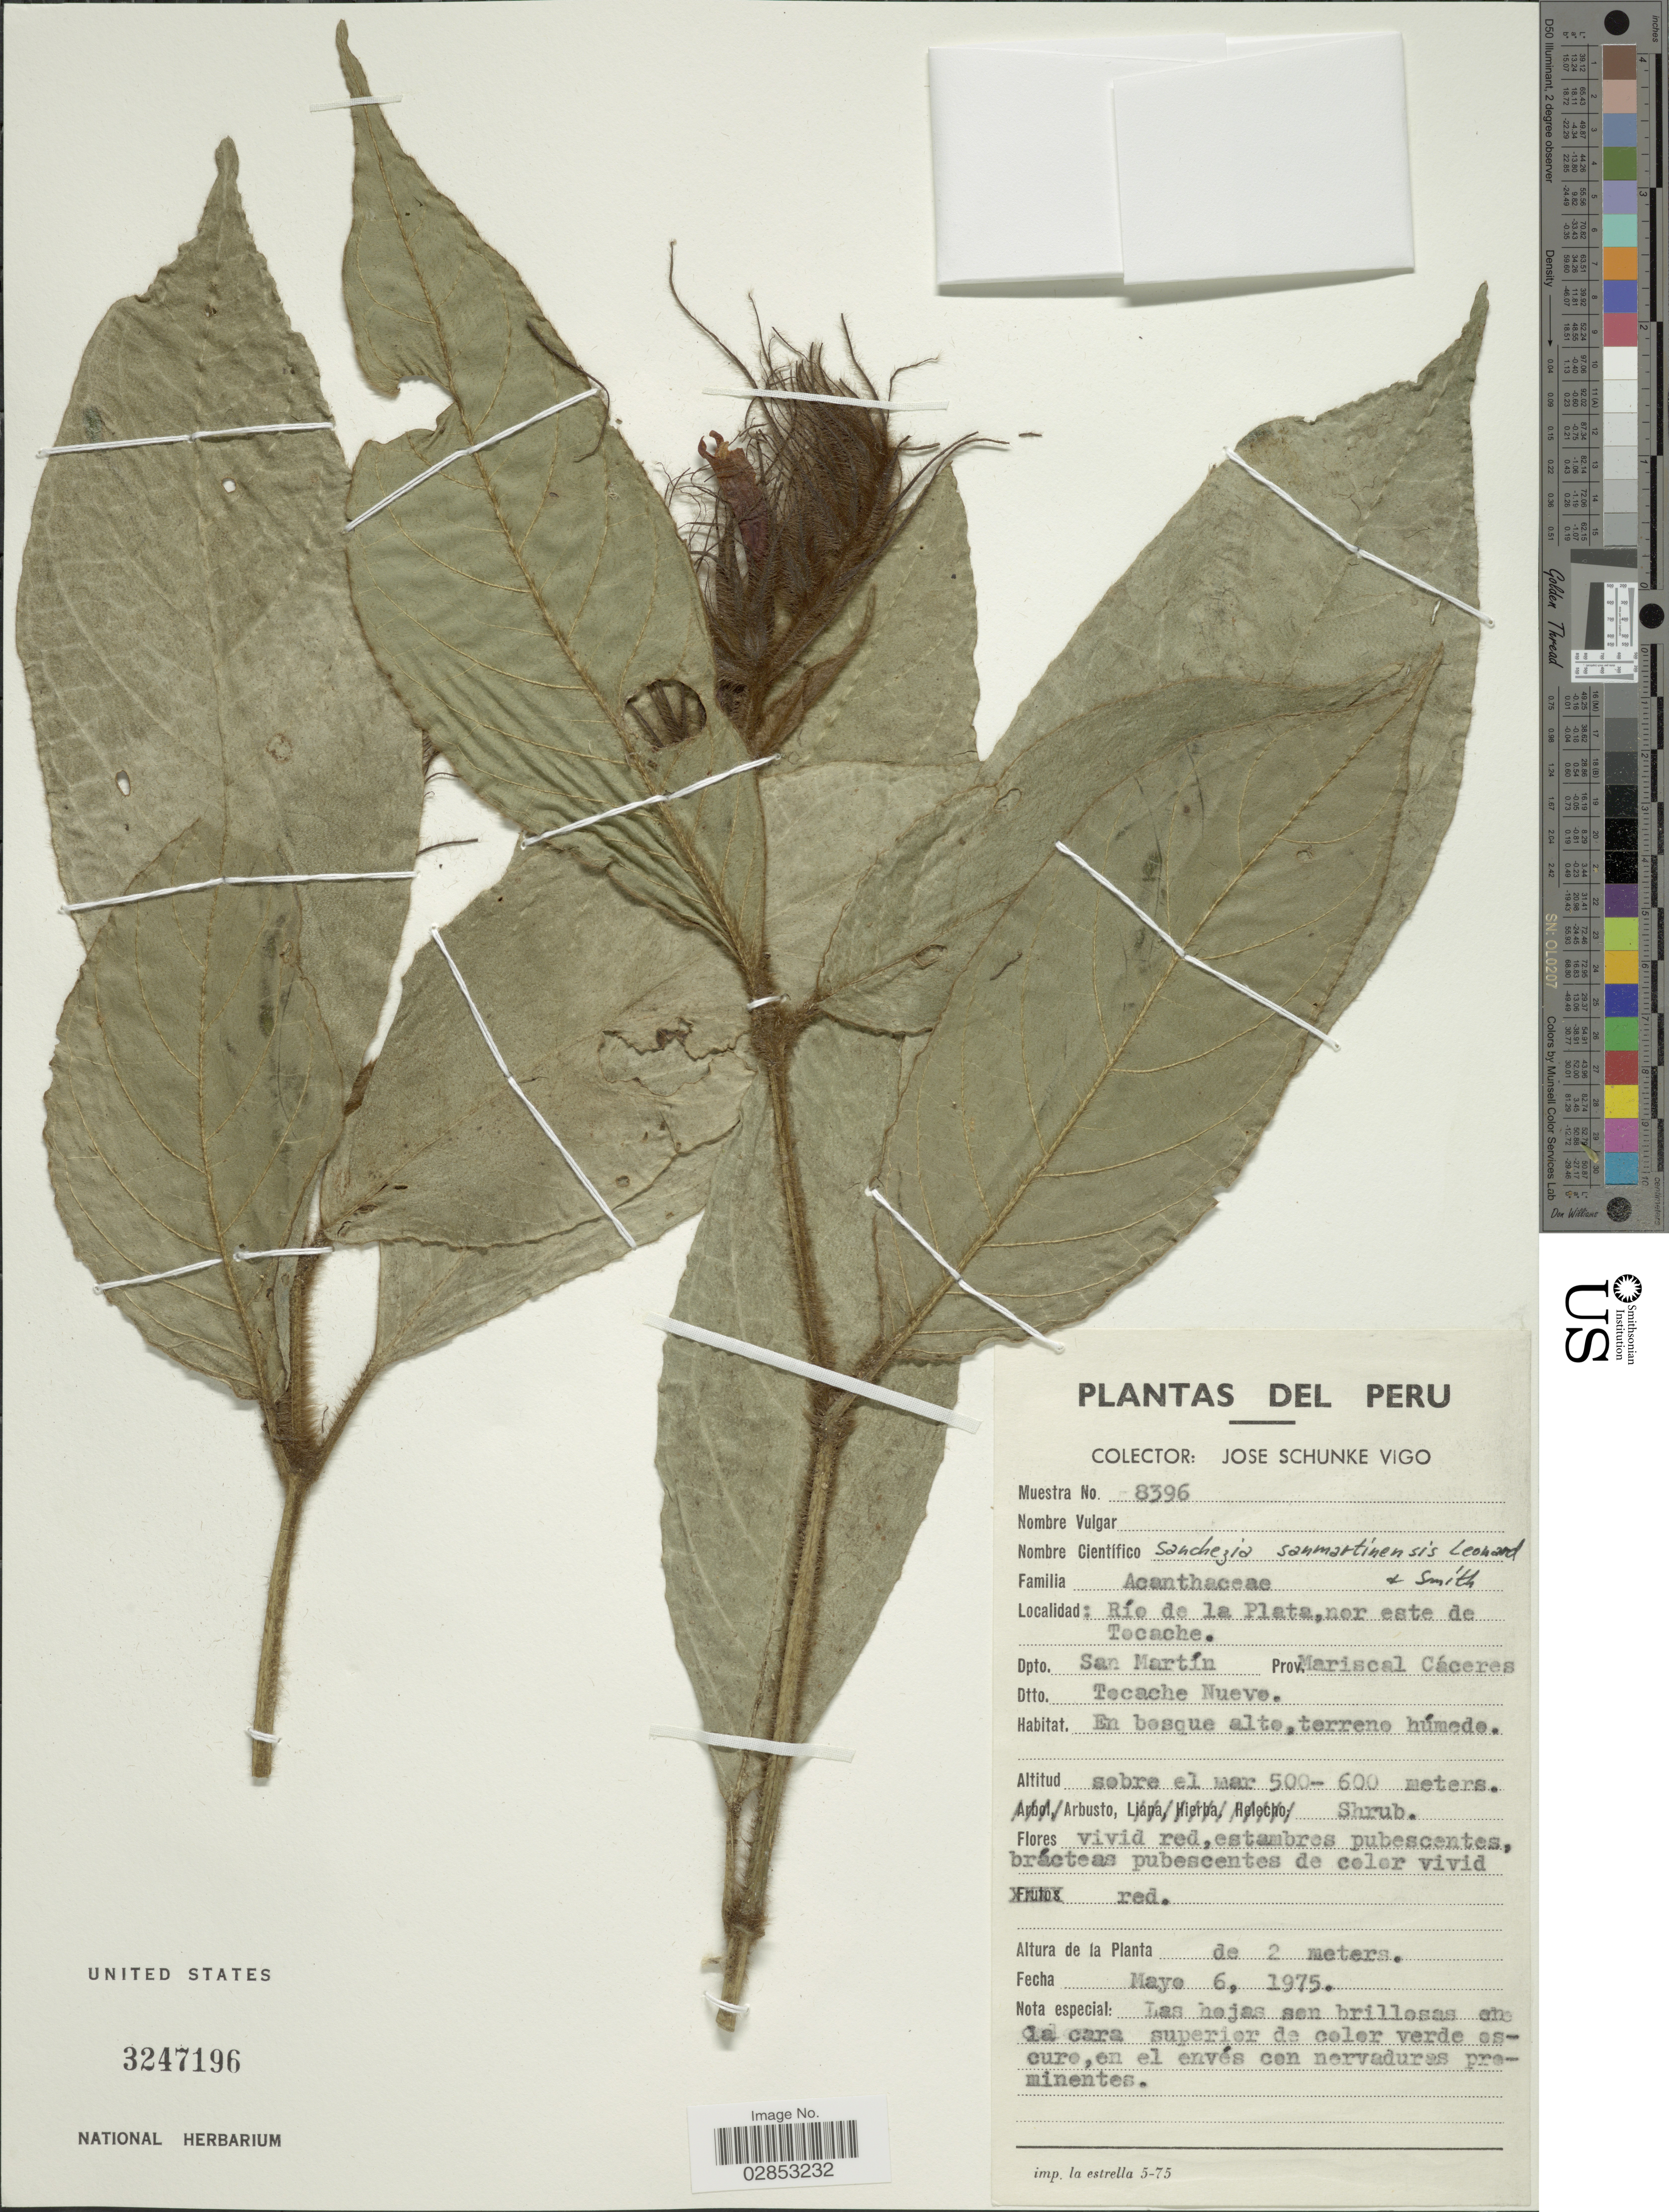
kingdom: Plantae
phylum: Tracheophyta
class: Magnoliopsida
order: Lamiales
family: Acanthaceae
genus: Sanchezia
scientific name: Sanchezia aurea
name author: Leonard & L.B. Sm.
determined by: Azevedo, Igor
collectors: J. Schunke Vigo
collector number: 8396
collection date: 1975-05-06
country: Peru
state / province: San Martín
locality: Río de la Plata, nor este de Tocache, Dpto. San Martín, Prov. Mariscal Cáceres, Dtto. Tocache Nuevo.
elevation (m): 500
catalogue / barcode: US 3247196